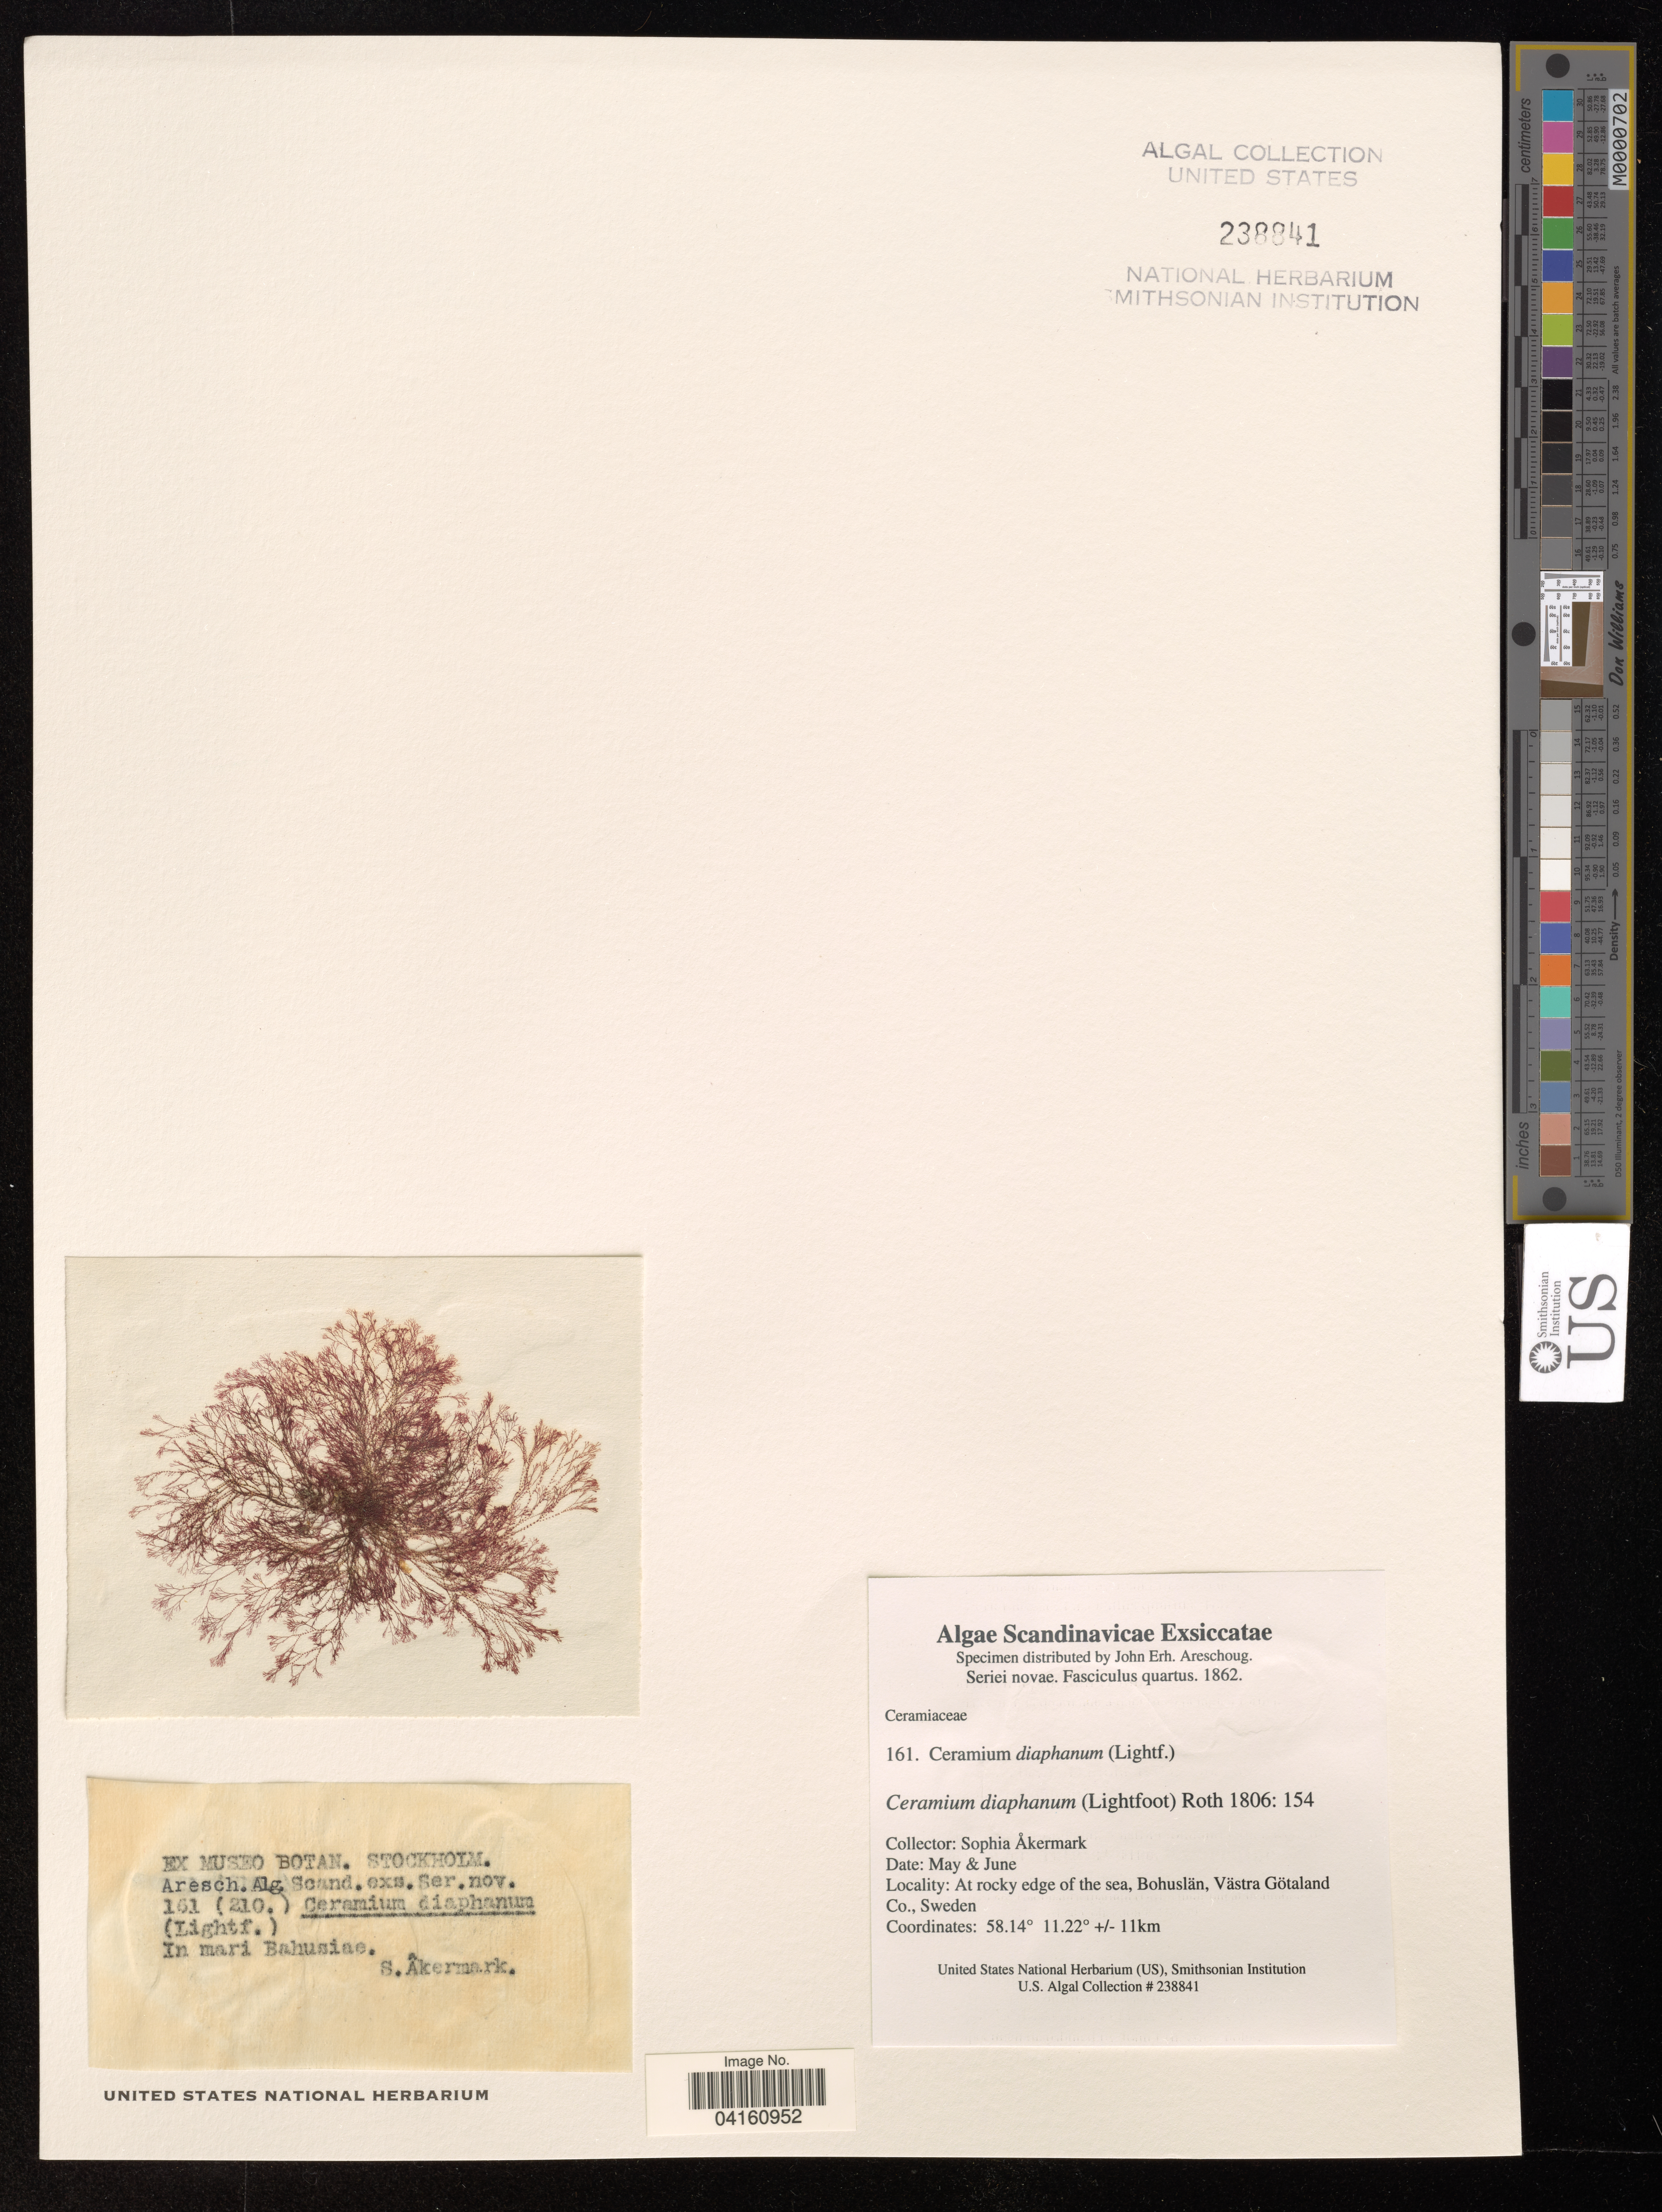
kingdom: Plantae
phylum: Rhodophyta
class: Florideophyceae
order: Ceramiales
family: Ceramiaceae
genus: Ceramium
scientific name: Ceramium diaphanum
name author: (Lightf.) Roth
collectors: S. Akermark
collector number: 161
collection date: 1862-05/1862-06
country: Sweden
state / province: Västra Götaland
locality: Bohuslan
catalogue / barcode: US 238841